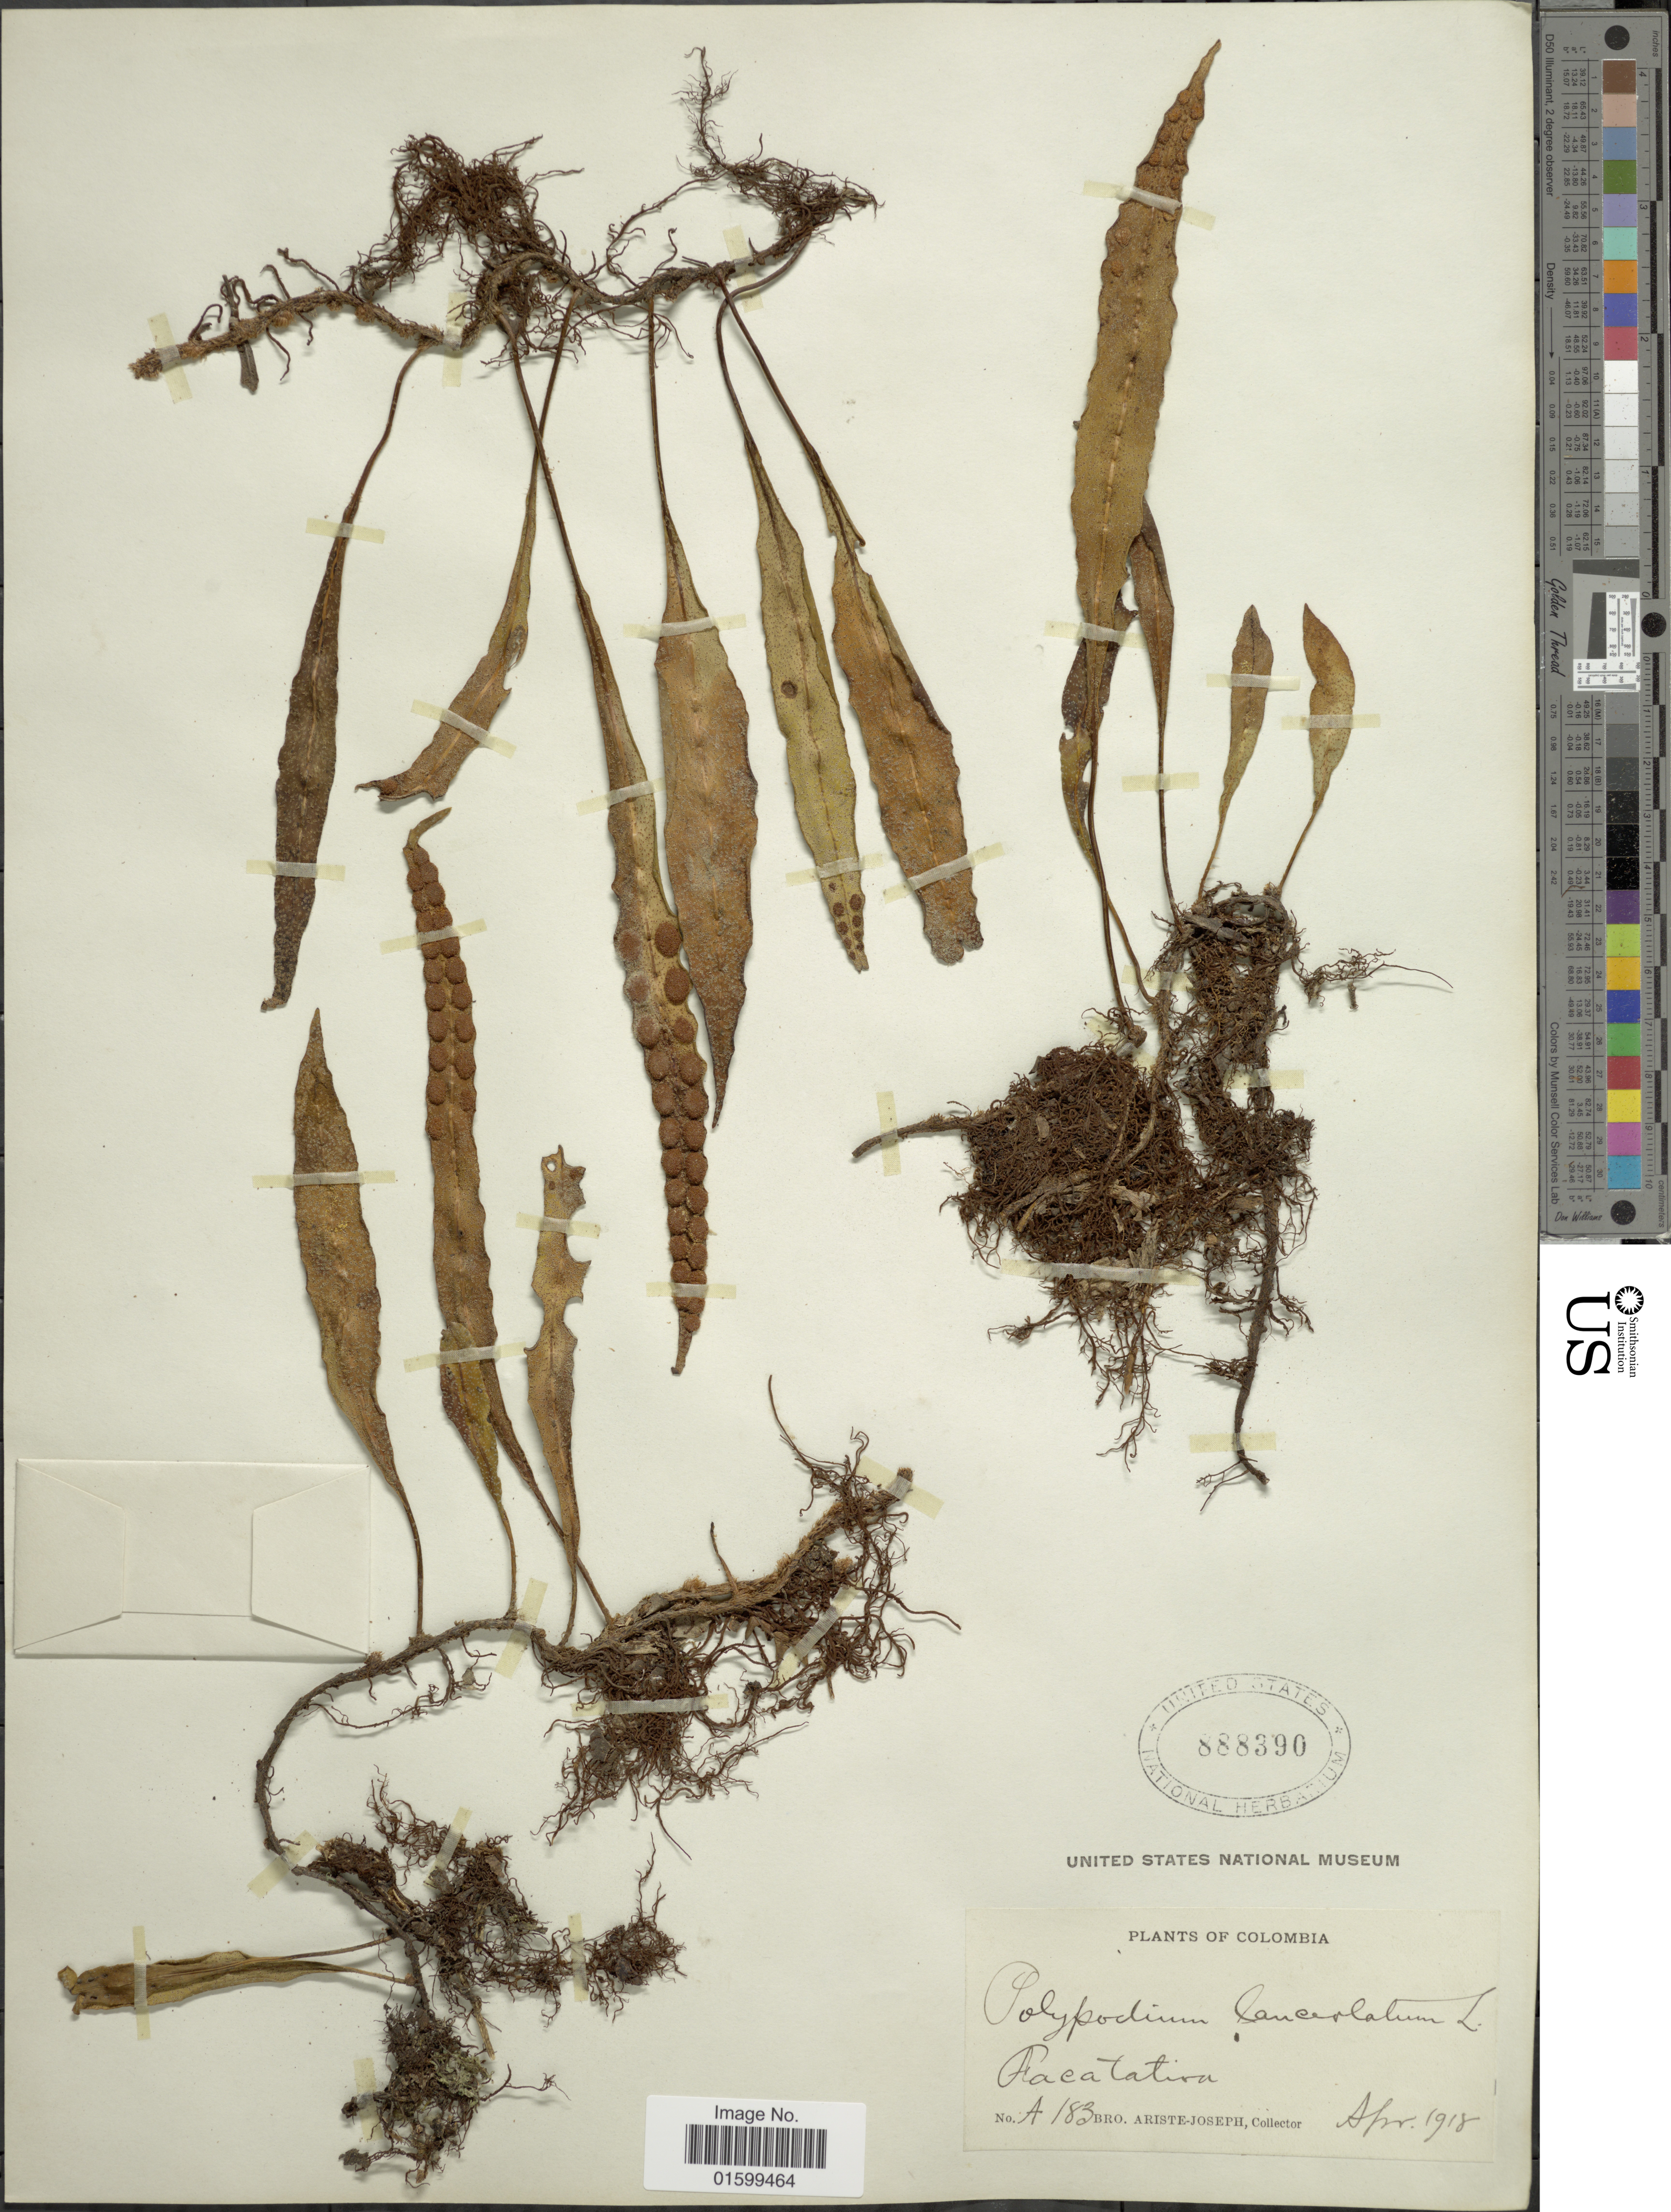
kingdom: Plantae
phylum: Tracheophyta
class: Polypodiopsida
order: Polypodiales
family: Polypodiaceae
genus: Pleopeltis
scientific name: Pleopeltis macrocarpa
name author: (Bory ex Willd.) Kaulf.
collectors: Bro. Ariste-Joseph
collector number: A183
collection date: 1918-04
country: Colombia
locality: Facatativa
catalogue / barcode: US 88390